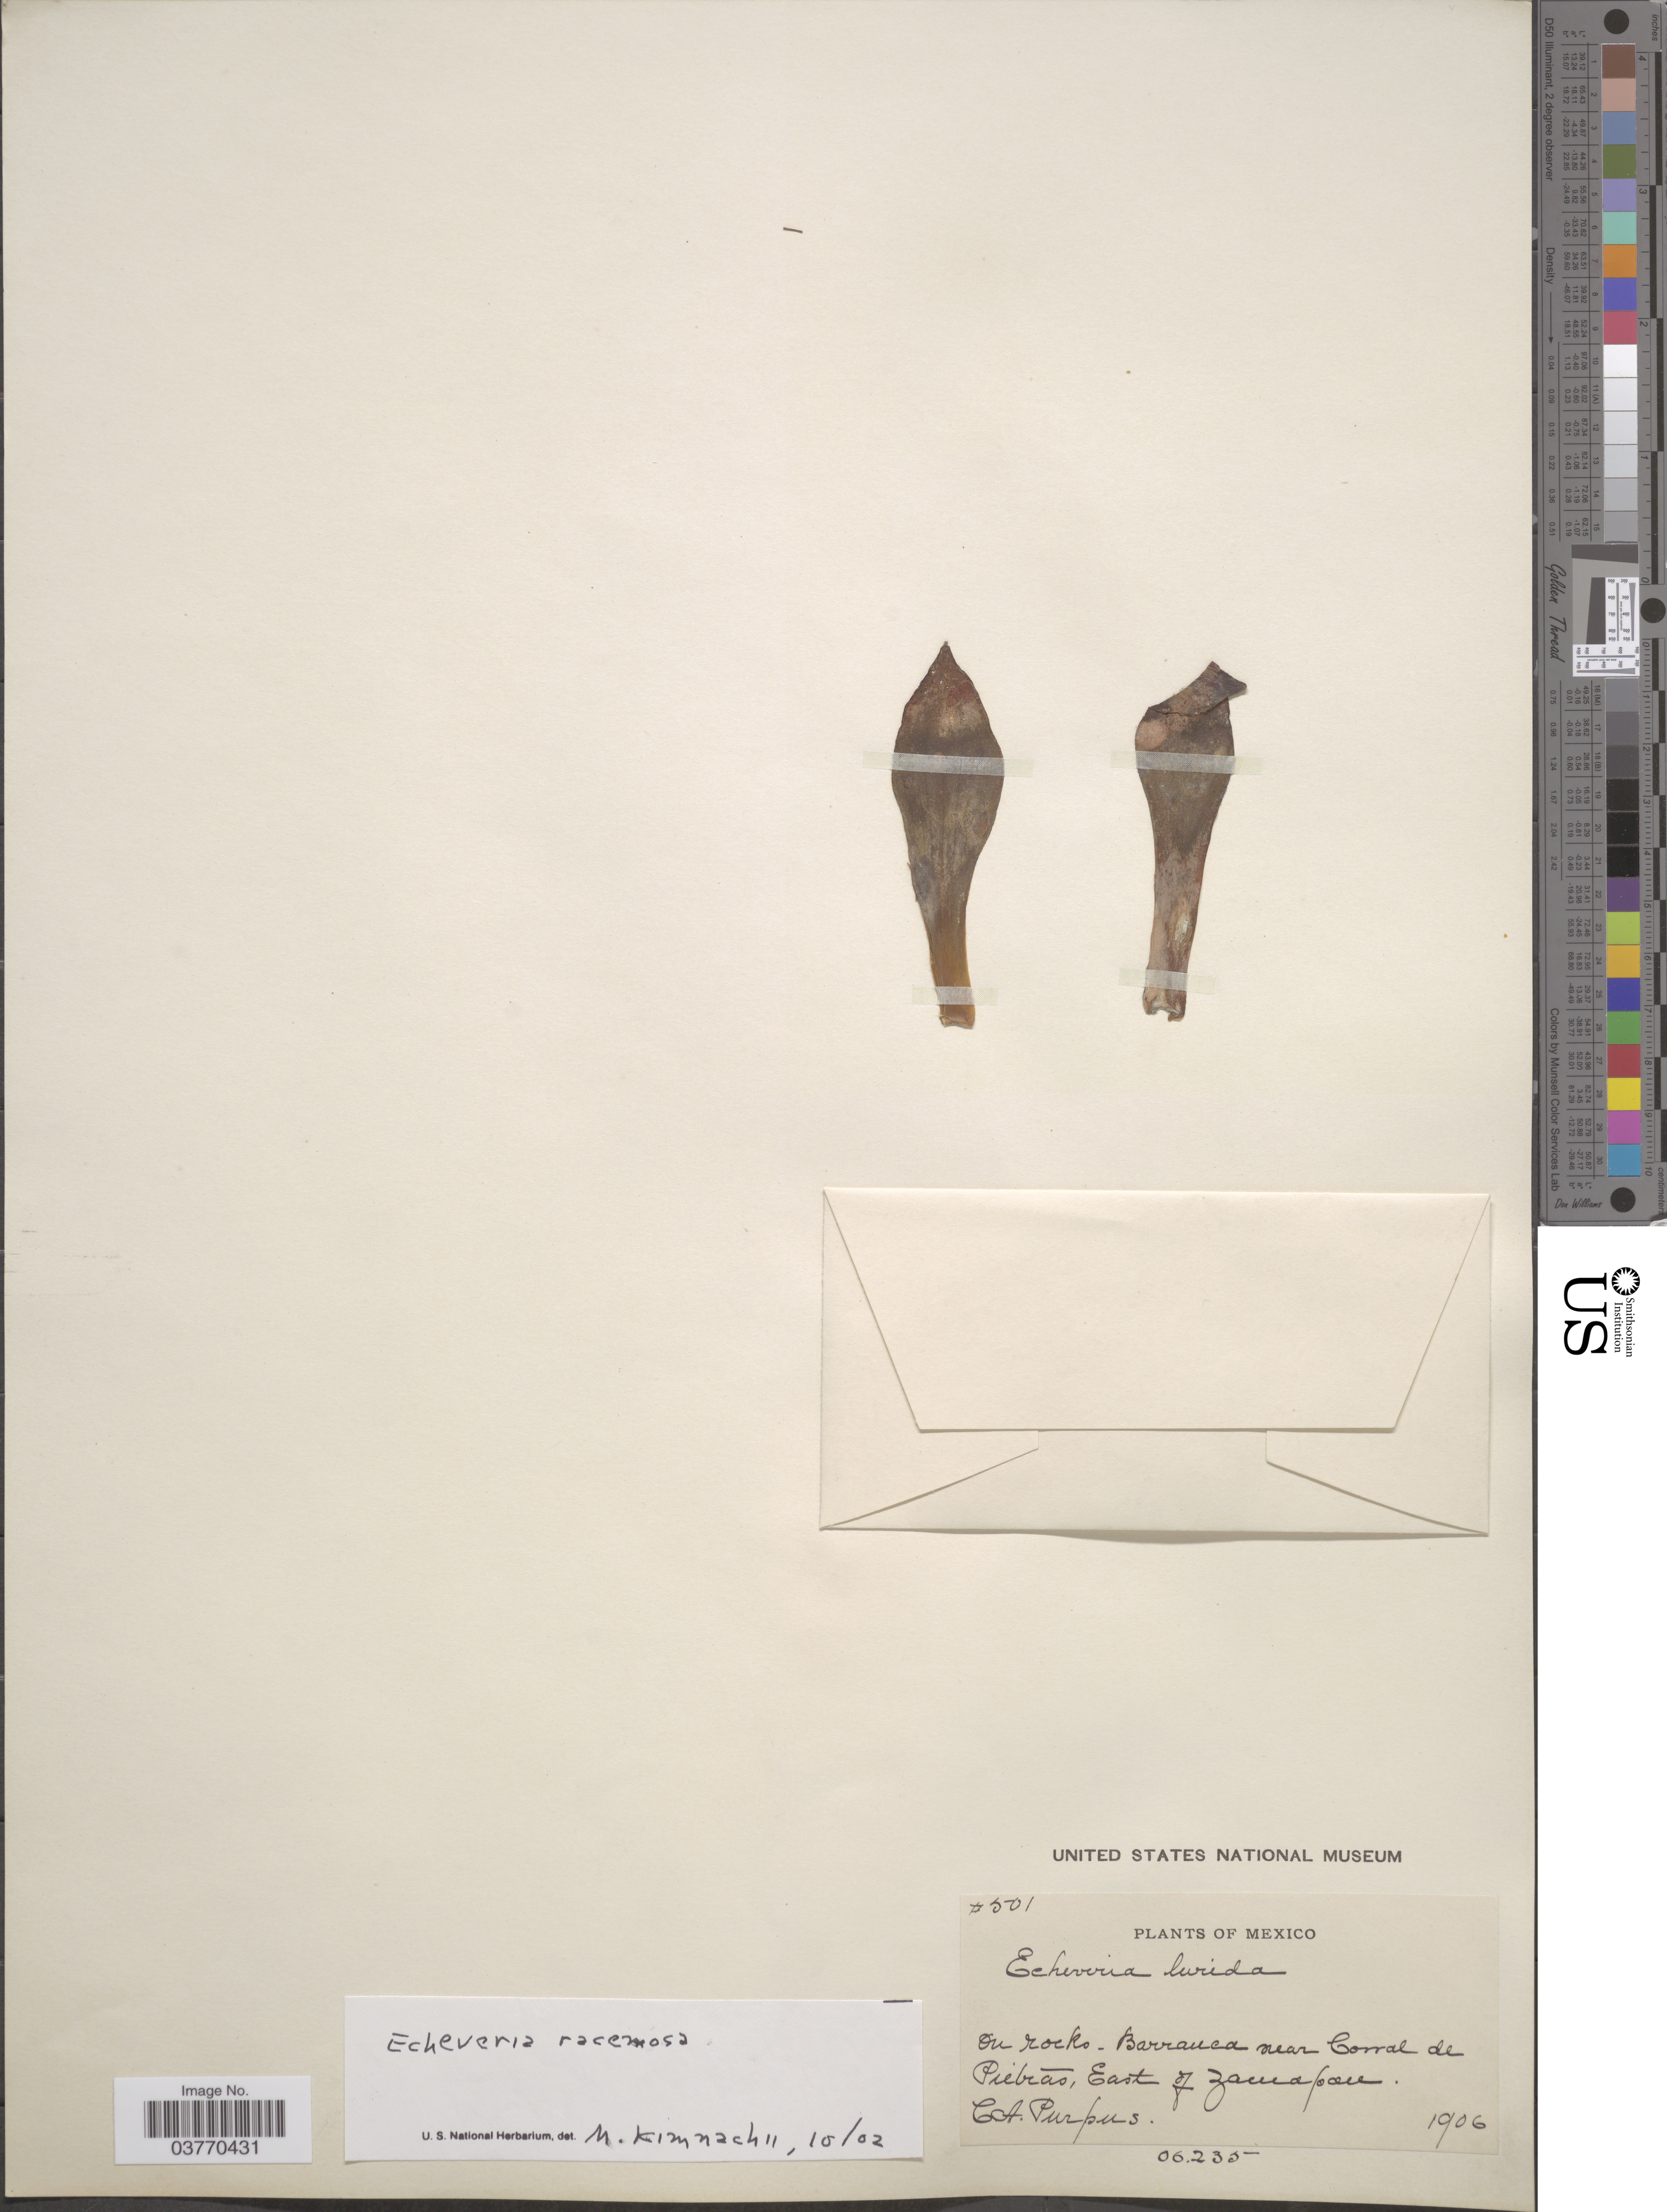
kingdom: Plantae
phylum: Tracheophyta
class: Magnoliopsida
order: Saxifragales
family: Crassulaceae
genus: Echeveria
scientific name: Echeveria racemosa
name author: Schltdl. & Cham.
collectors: C. A. Purpus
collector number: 501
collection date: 1906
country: Mexico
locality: Barranca near Corral de Piebras, East of Zaucapace*.